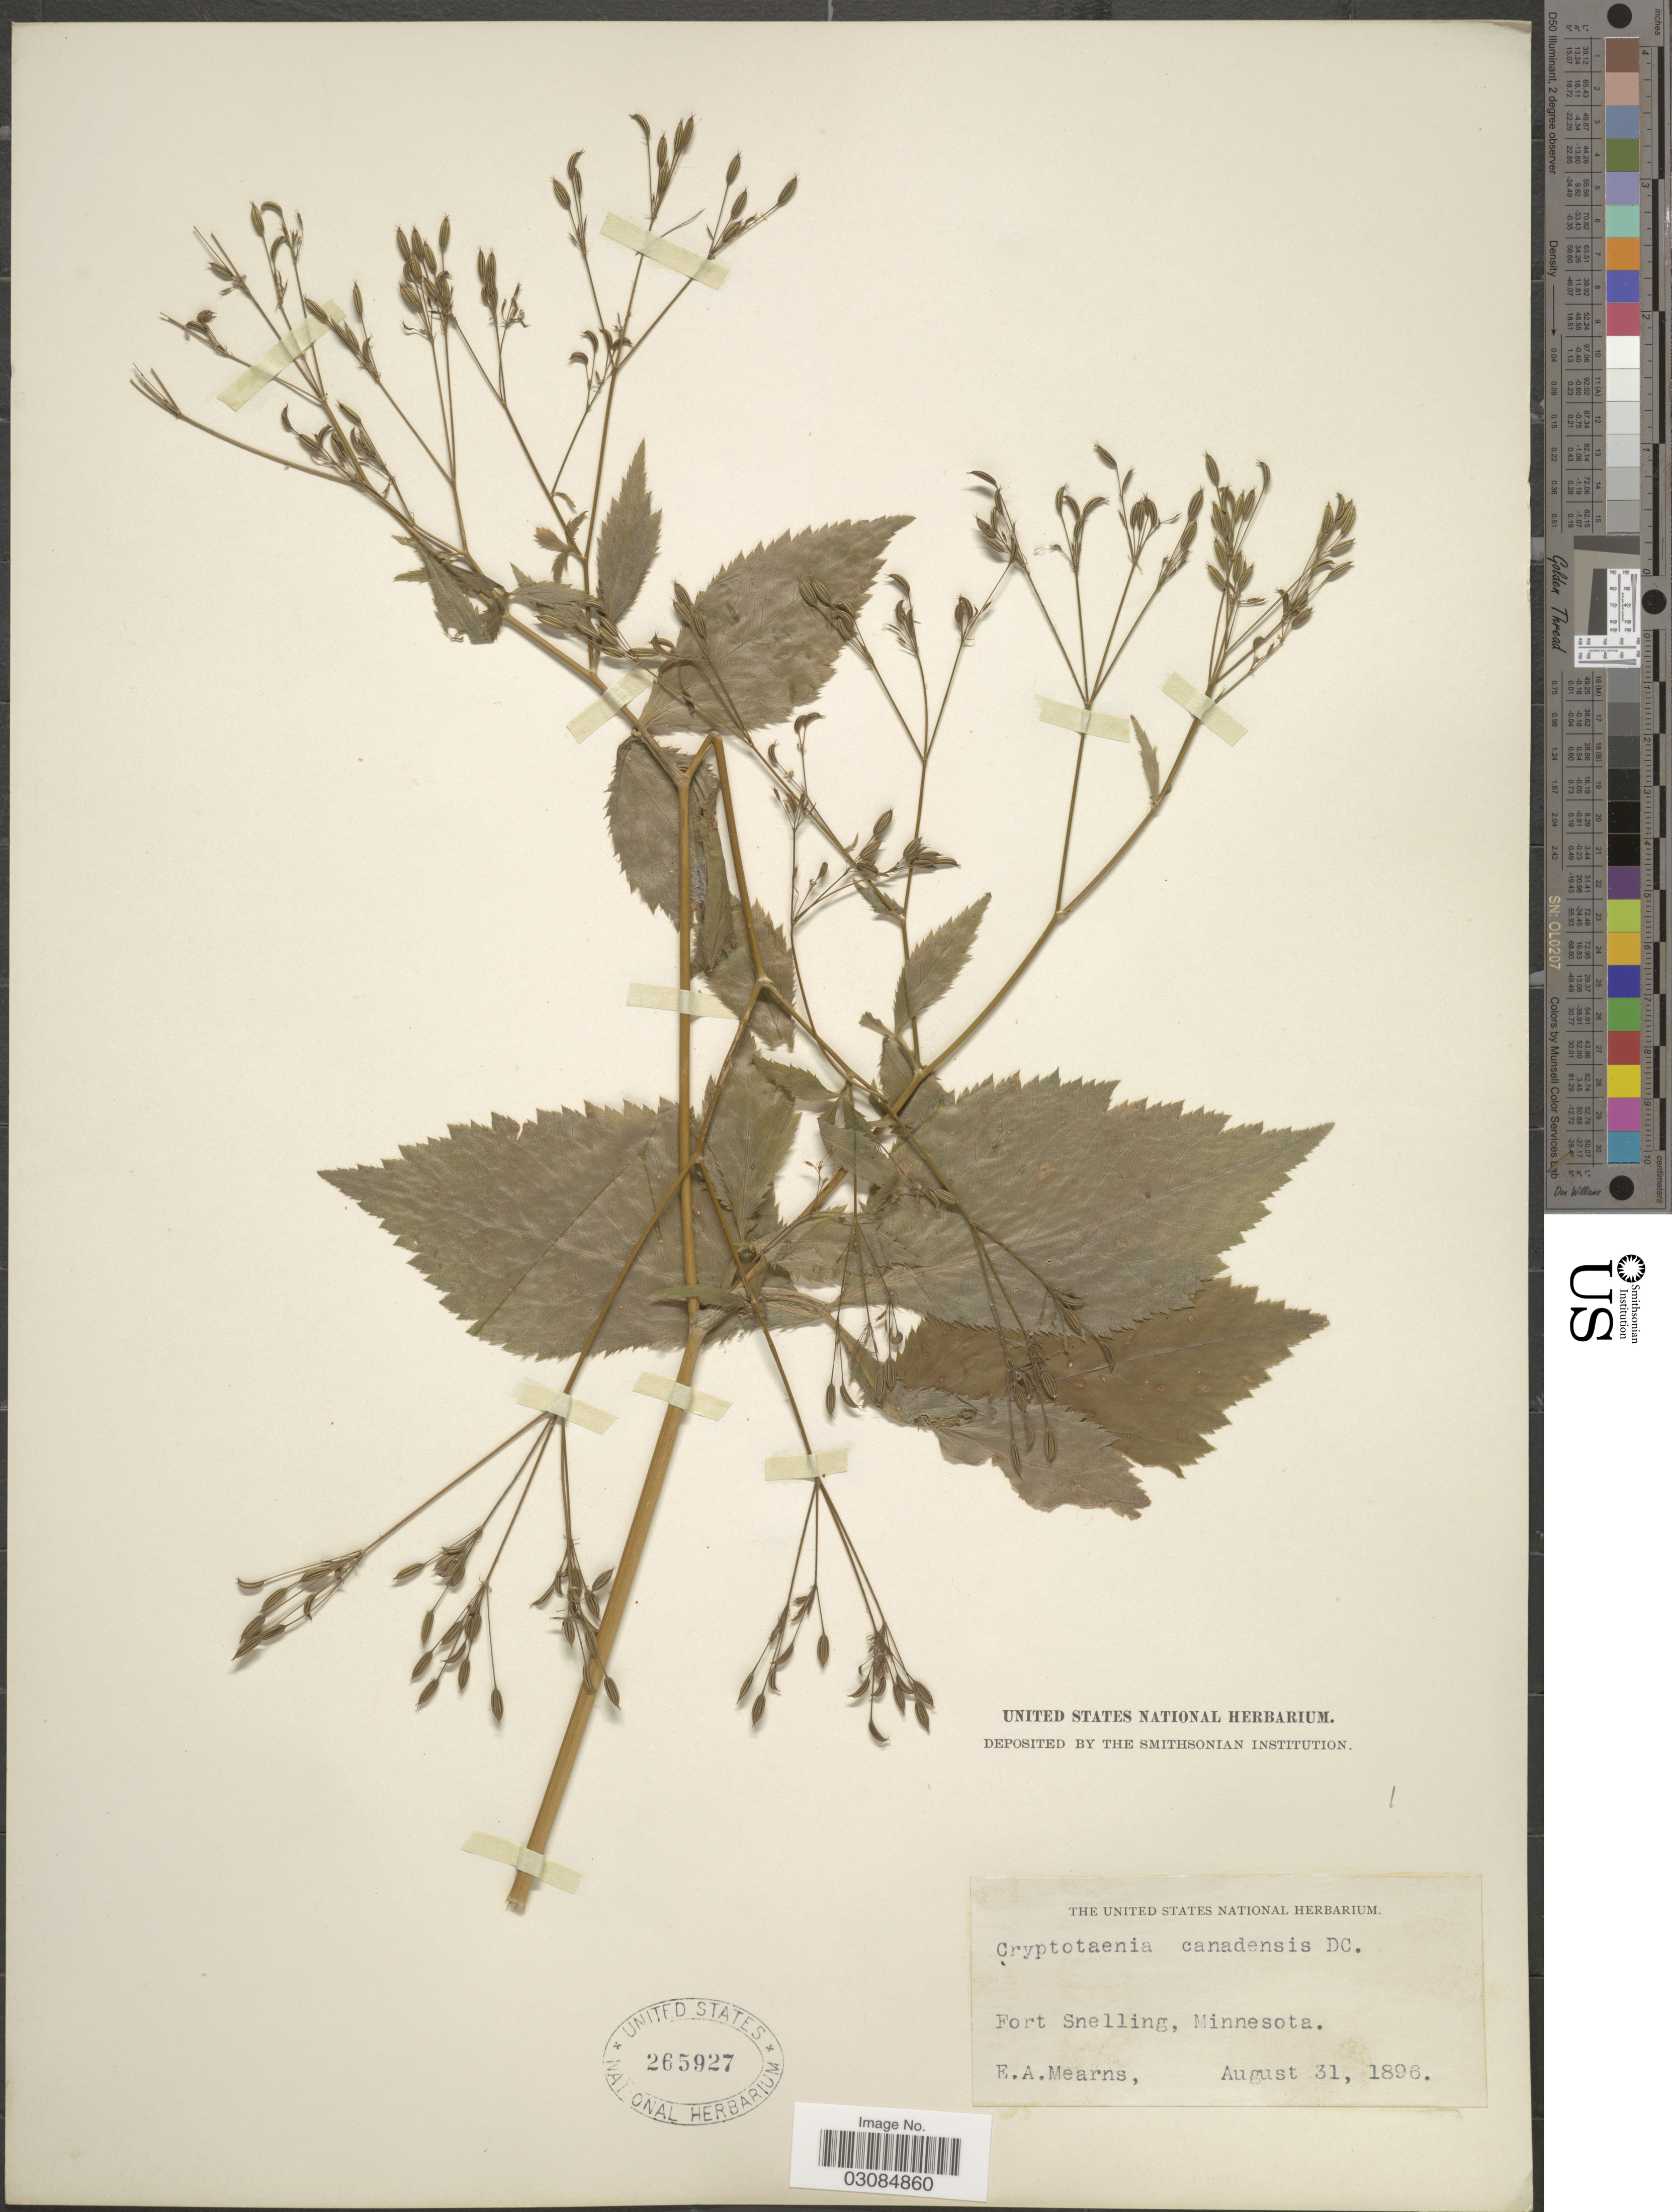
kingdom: Plantae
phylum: Tracheophyta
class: Magnoliopsida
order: Apiales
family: Apiaceae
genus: Cryptotaenia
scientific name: Cryptotaenia canadensis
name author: (L.) DC.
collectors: E. A. Mearns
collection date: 1896-08-31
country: United States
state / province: Minnesota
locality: Fort Snelling.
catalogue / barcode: US 265927